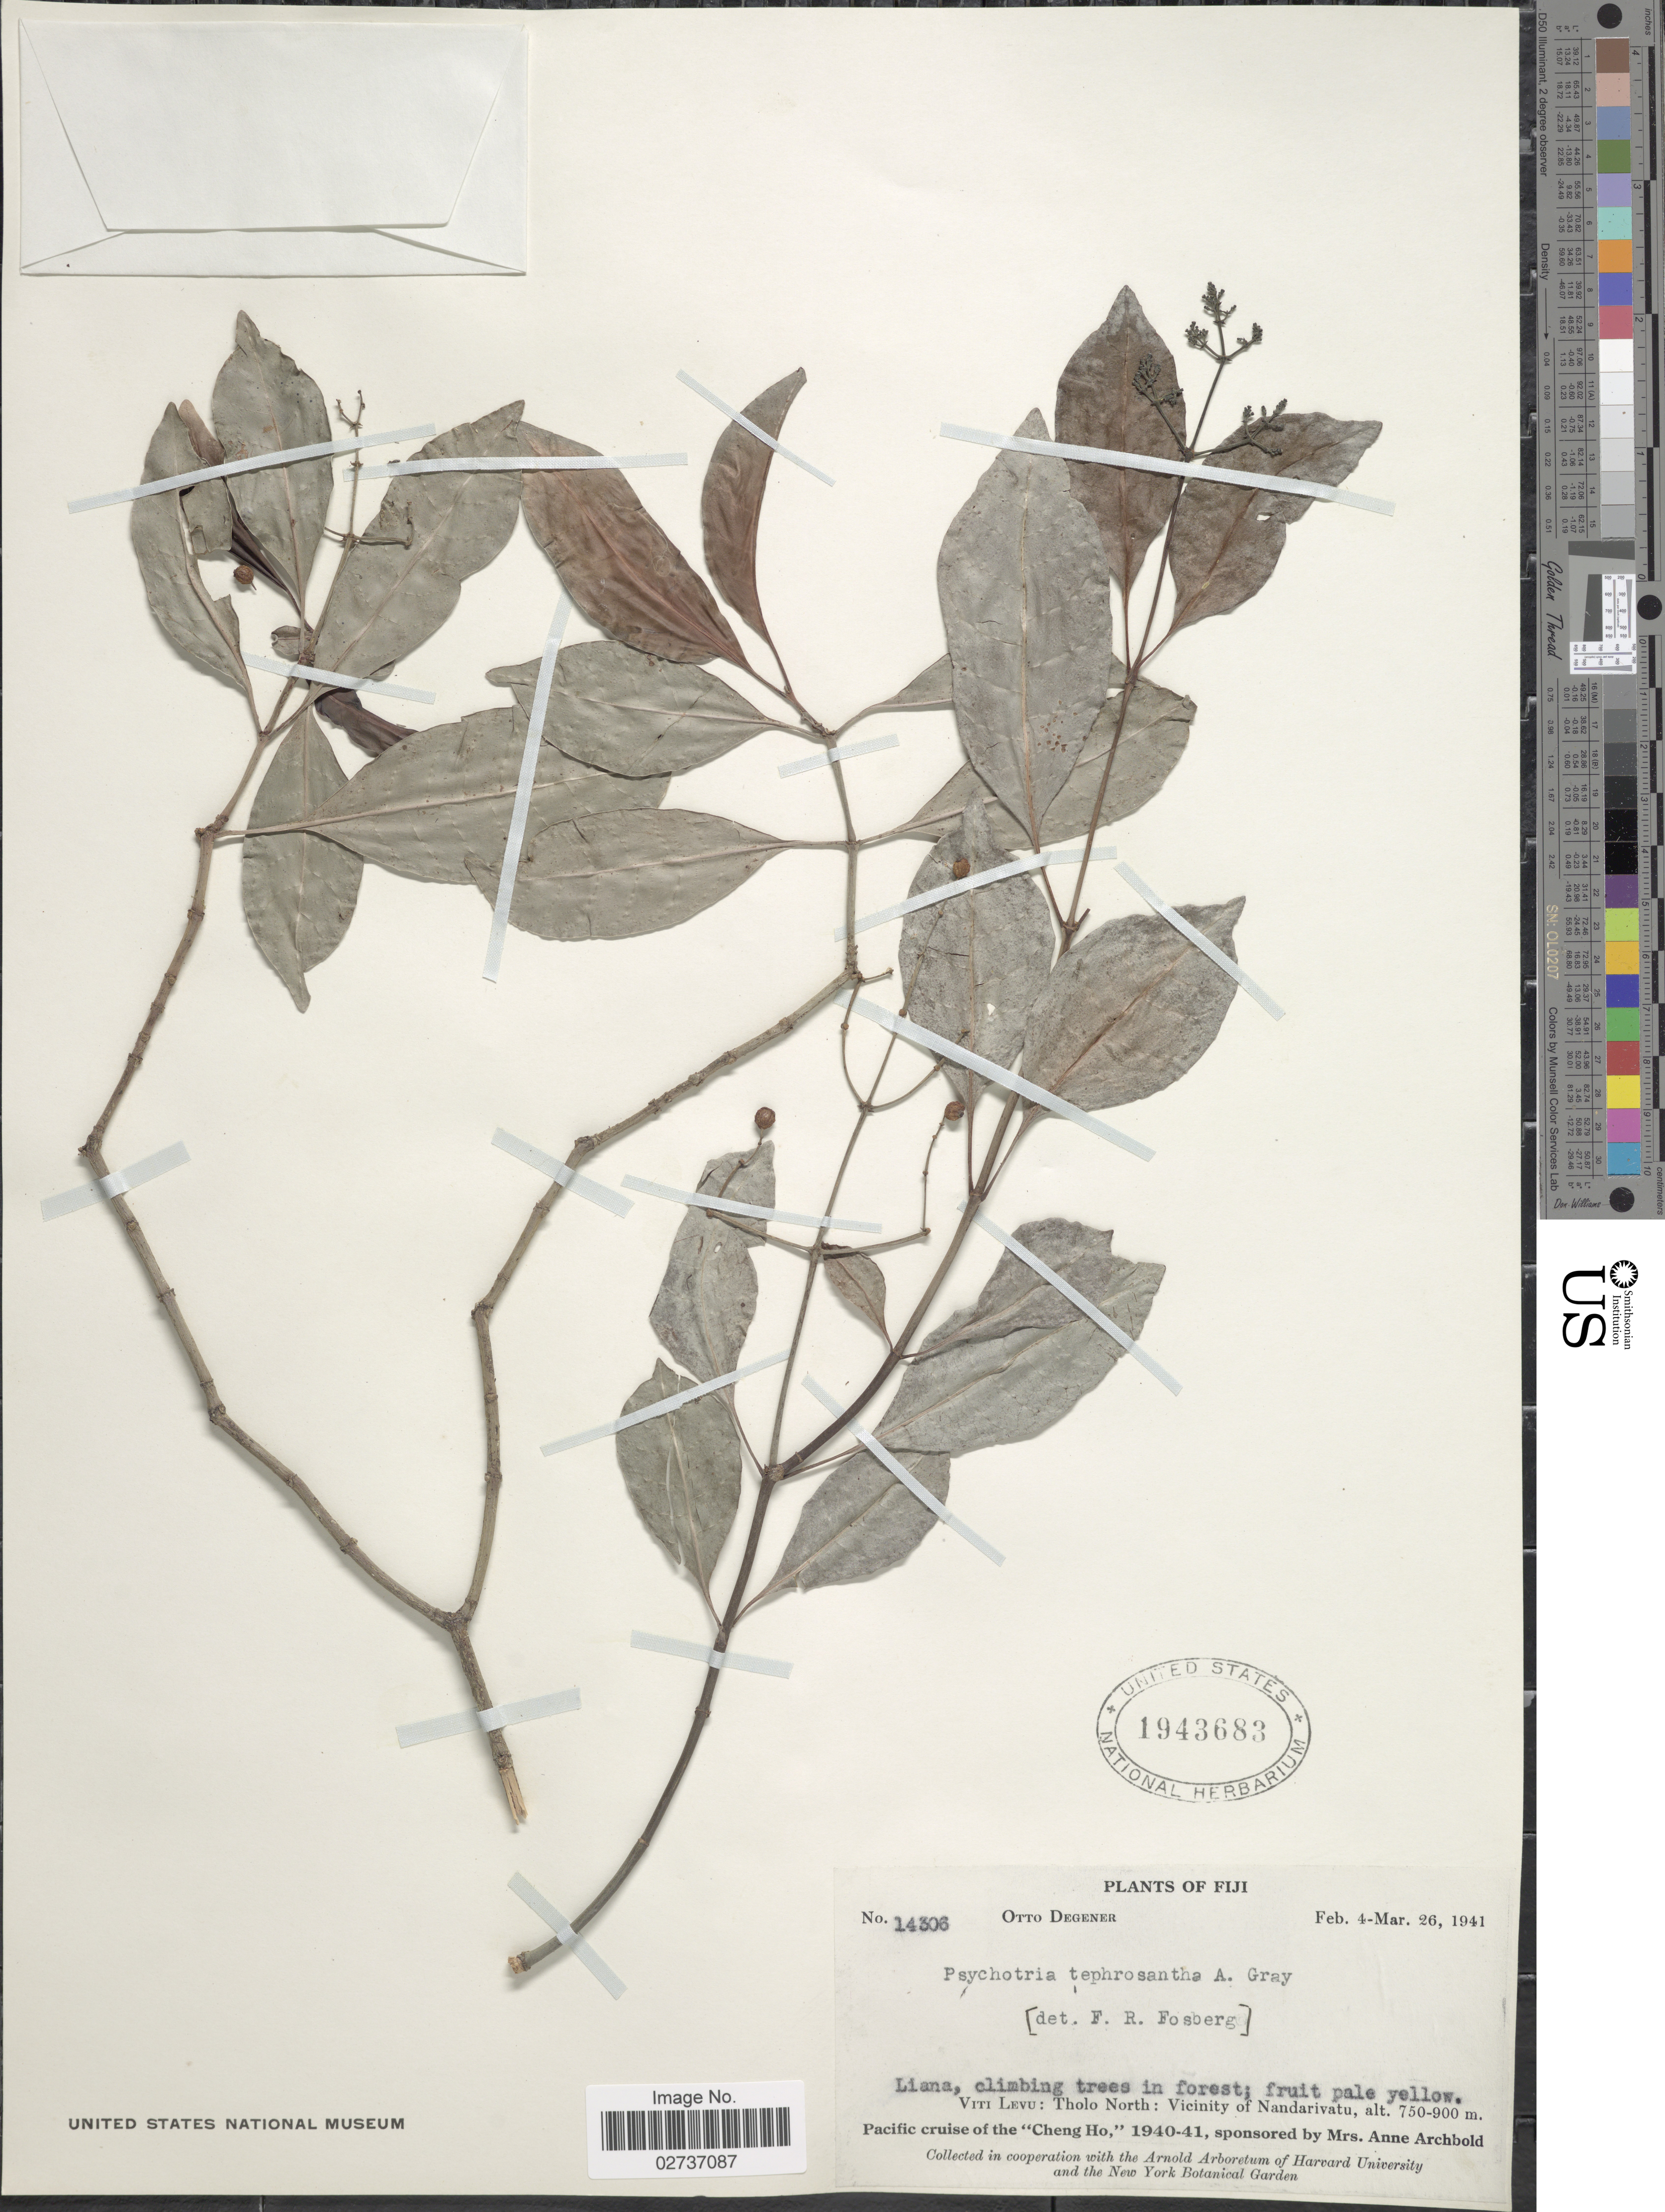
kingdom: Plantae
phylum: Tracheophyta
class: Magnoliopsida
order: Gentianales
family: Rubiaceae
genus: Psychotria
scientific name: Psychotria tephrosantha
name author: A. Gray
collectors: O. Degener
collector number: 14306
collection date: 1941-02-04/1941-03-26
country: Fiji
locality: Viti Levu: Tholo North: Vicinity of Nandarivatu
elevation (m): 750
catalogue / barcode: US 1943683